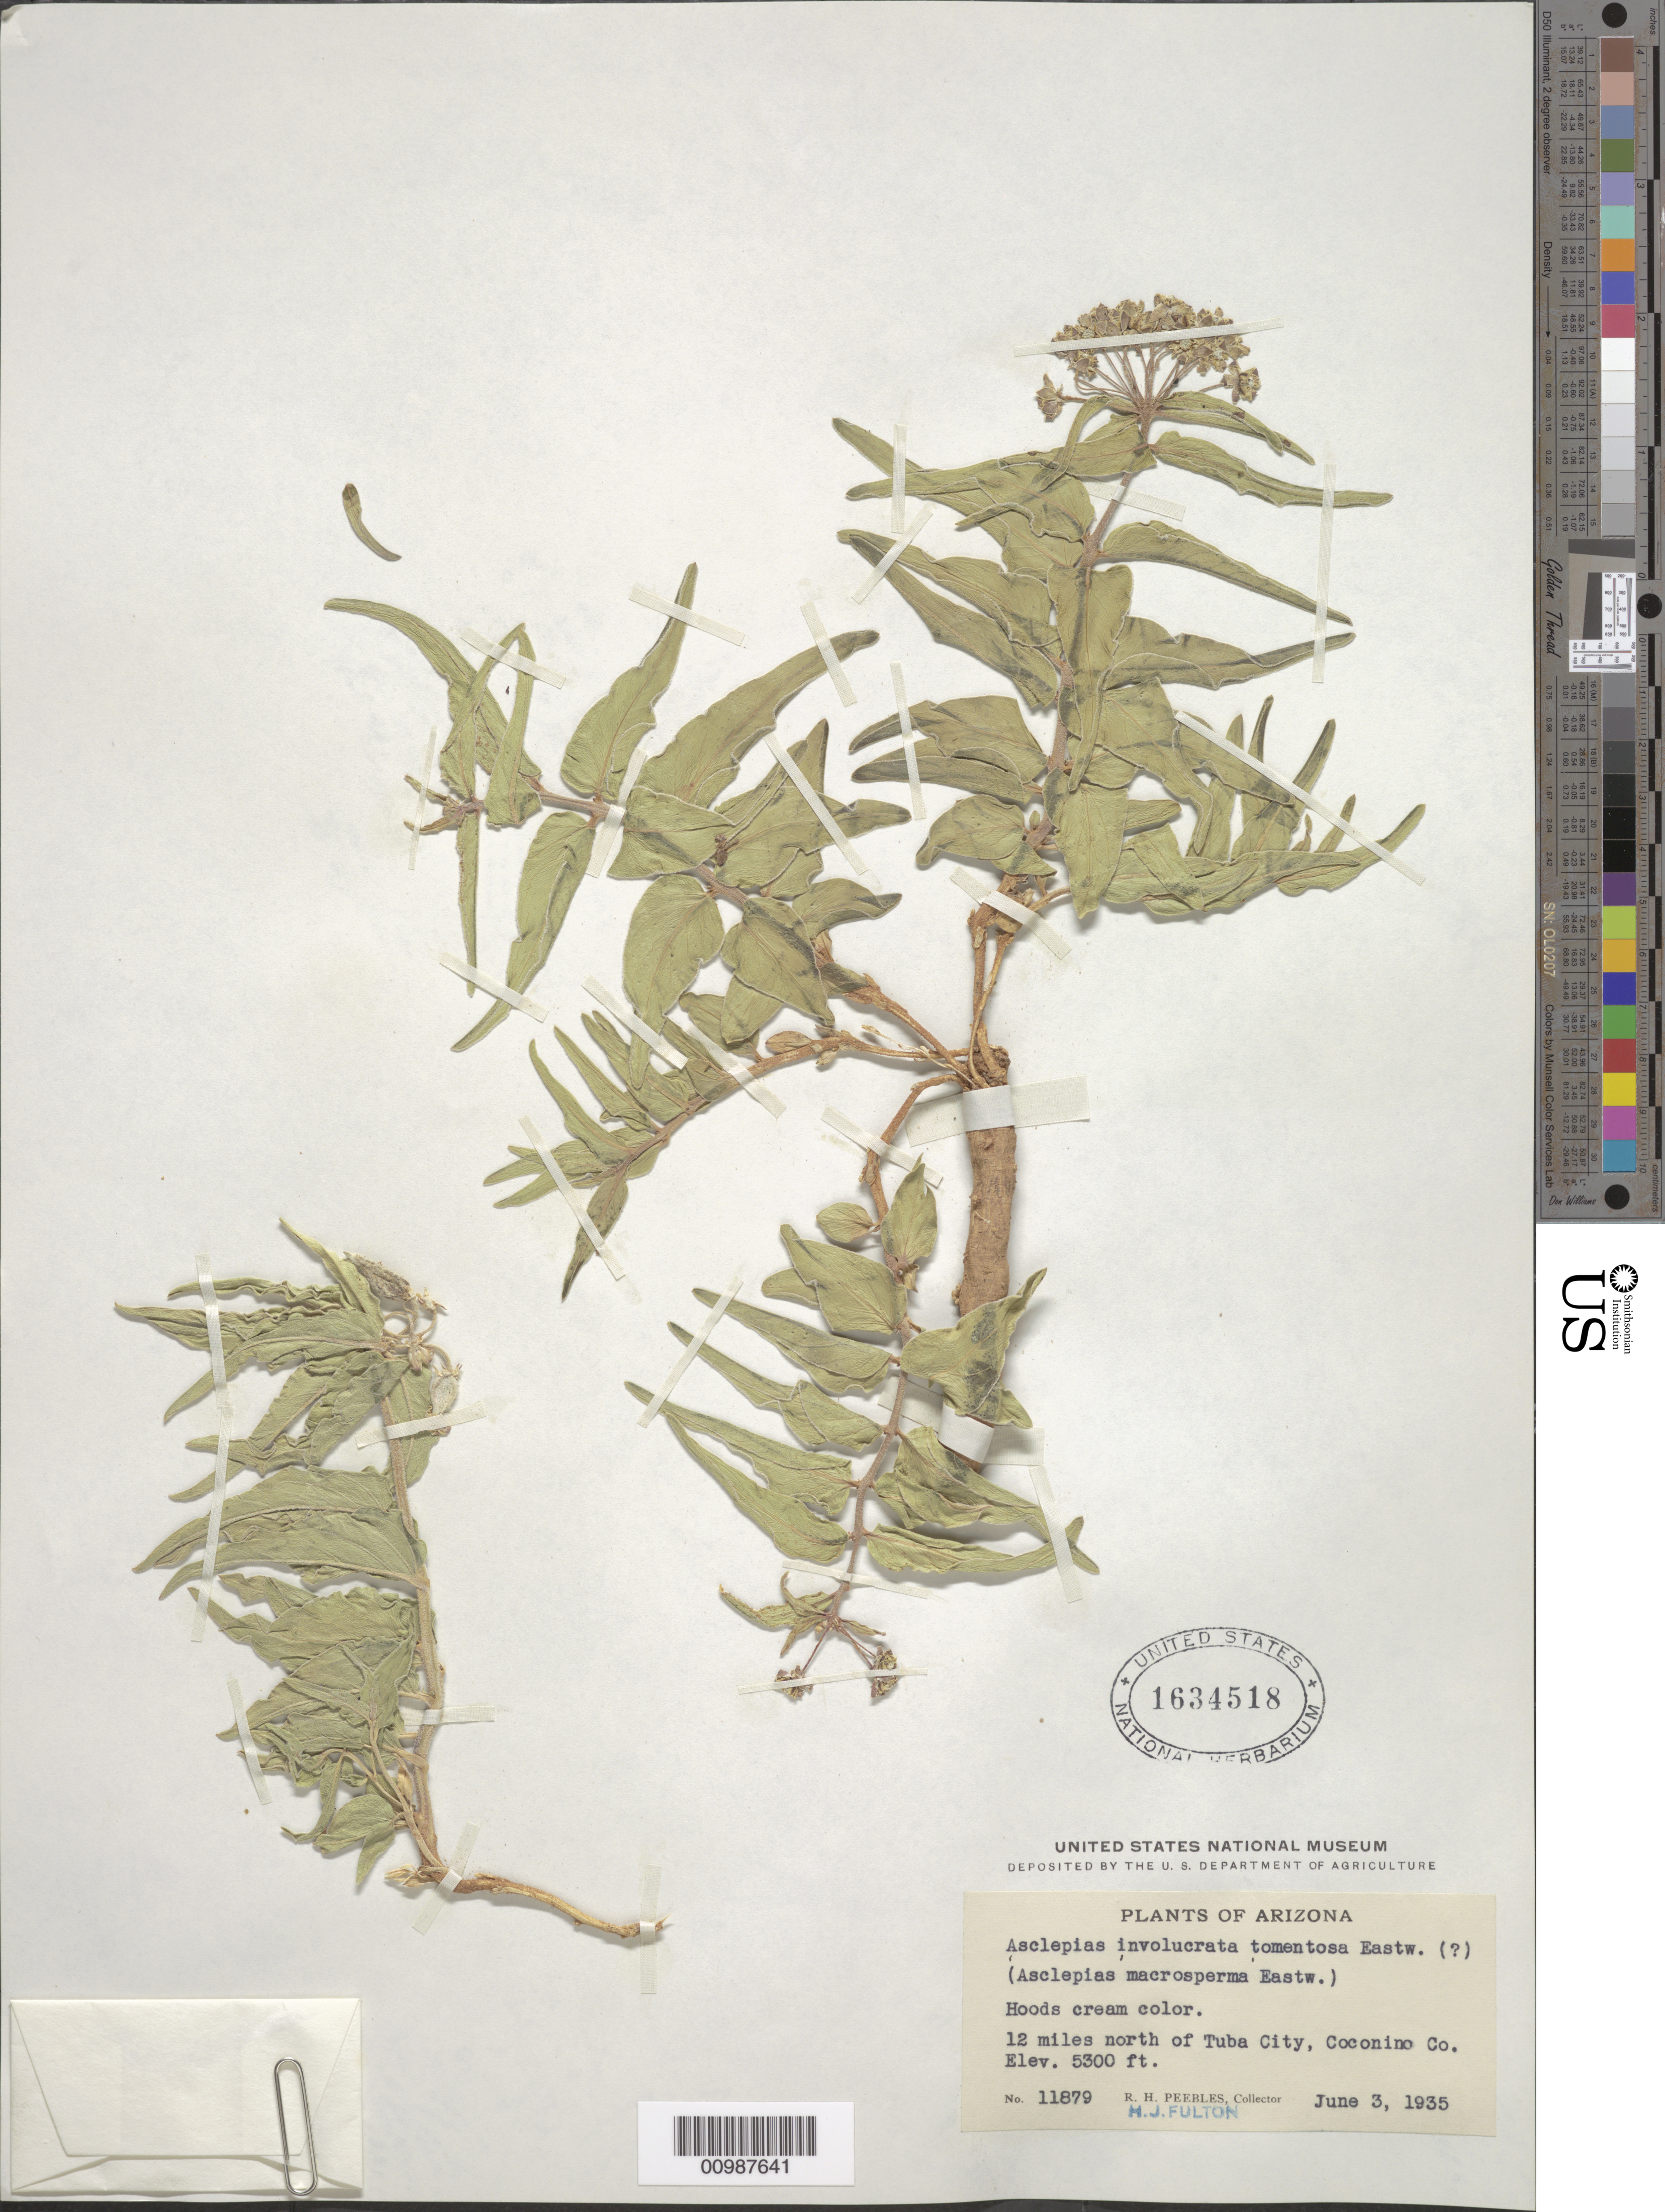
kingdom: Plantae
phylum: Tracheophyta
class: Magnoliopsida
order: Gentianales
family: Apocynaceae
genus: Asclepias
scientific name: Asclepias involucrata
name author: Engelm. ex Torr.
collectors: R. H. Peebles & H. Fulton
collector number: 11879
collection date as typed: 03 Jun 1935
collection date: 1935-06-03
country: United States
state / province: Arizona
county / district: Coconino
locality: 12 miles N of Tuba City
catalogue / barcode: US 1634518